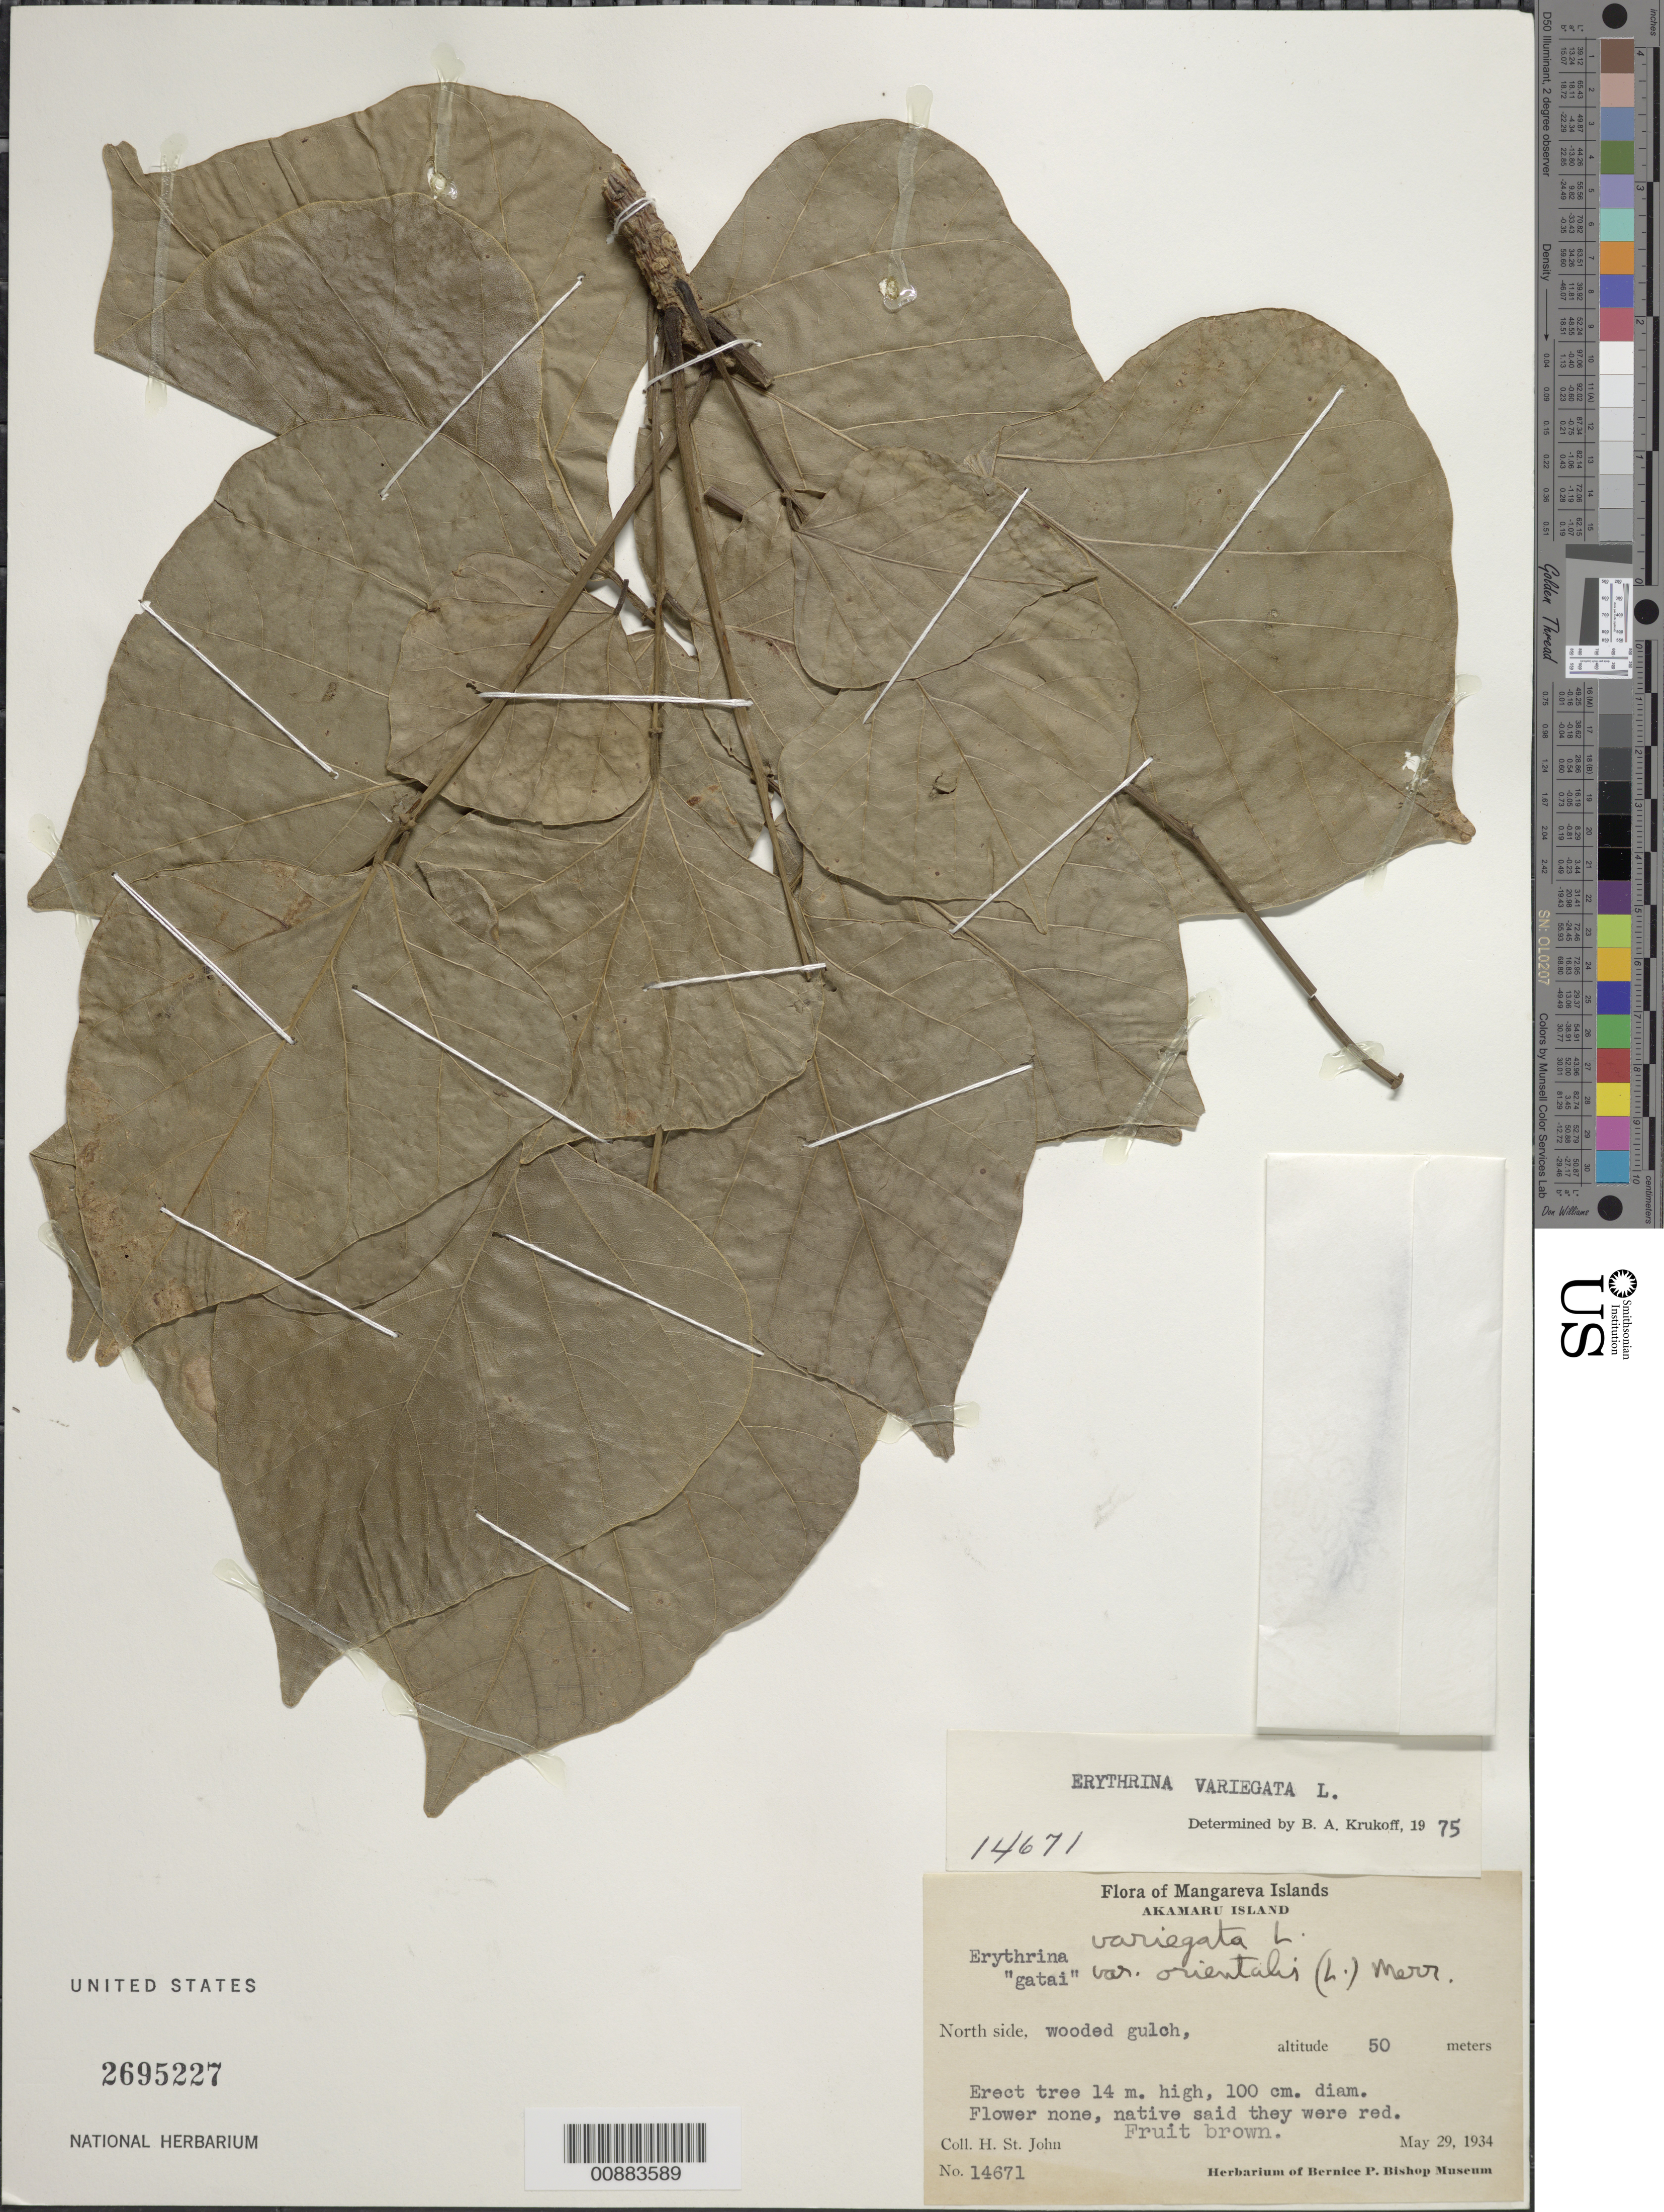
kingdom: Plantae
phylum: Tracheophyta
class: Magnoliopsida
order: Fabales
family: Fabaceae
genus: Erythrina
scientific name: Erythrina variegata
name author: L.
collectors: H. St. John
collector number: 14671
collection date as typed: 29 May 1934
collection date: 1934-05-29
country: French Polynesia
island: Akamaru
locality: N side, wooded gulch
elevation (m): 50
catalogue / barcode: US 2695227